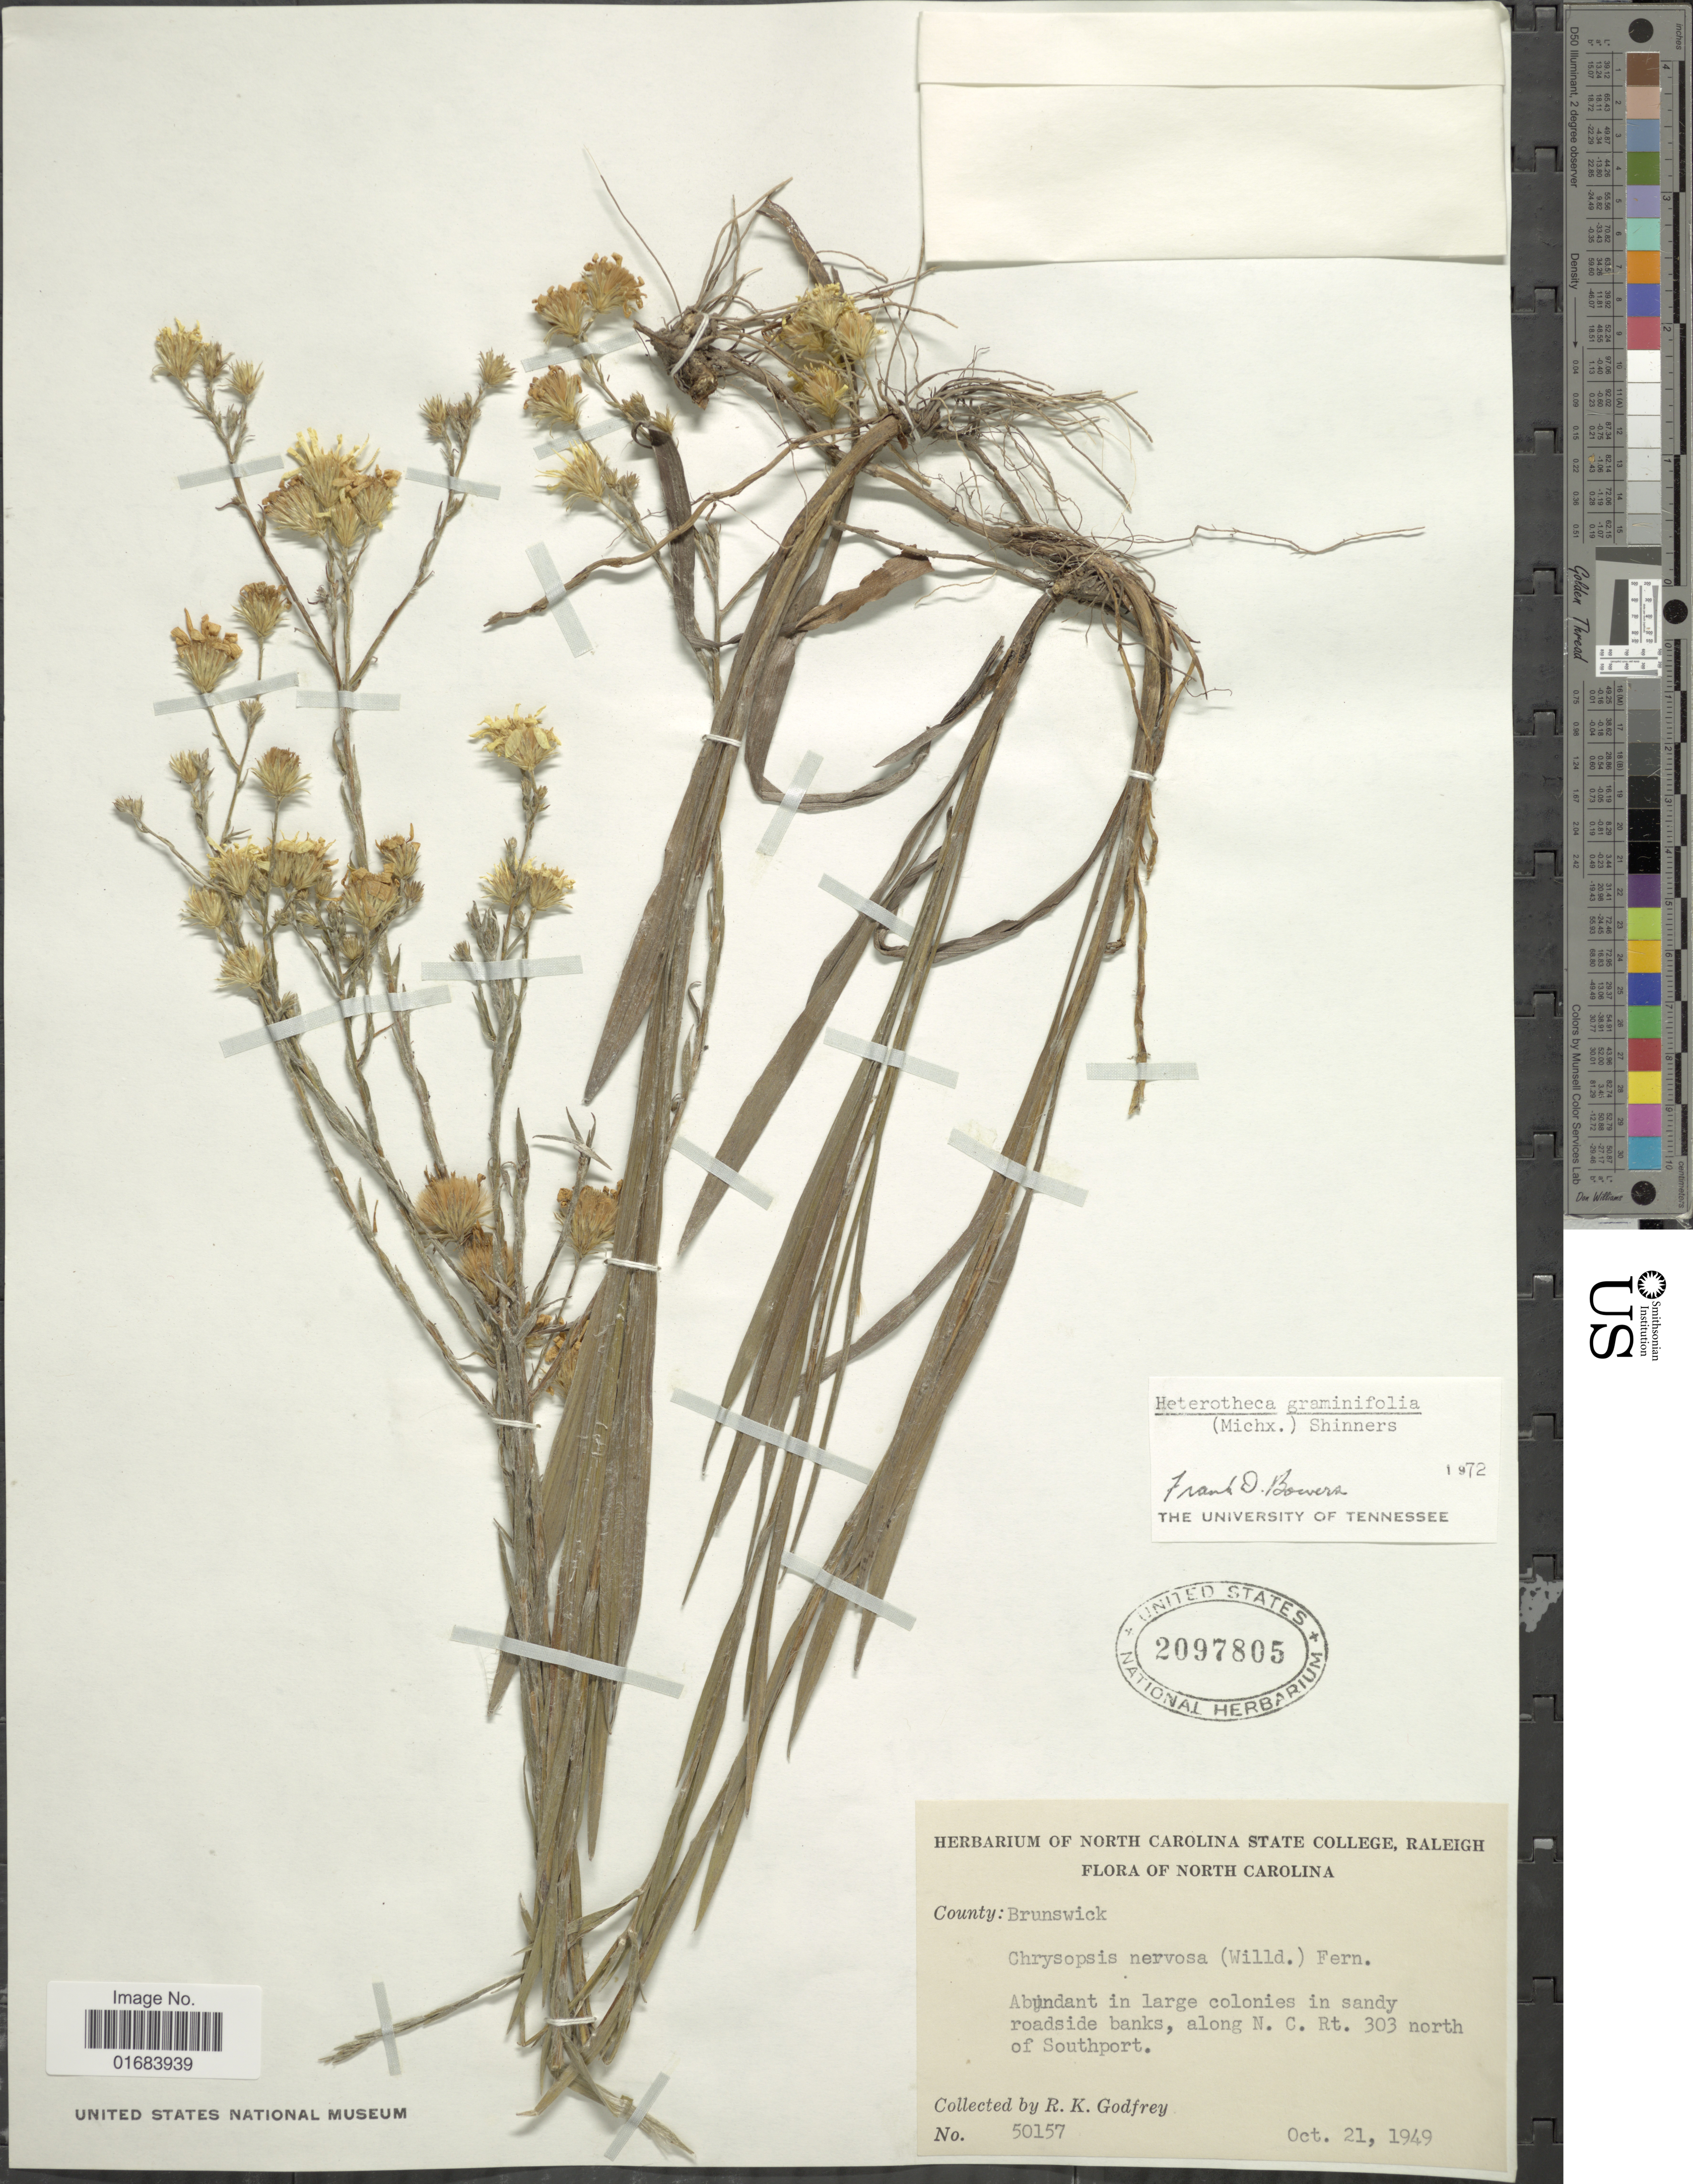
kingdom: Plantae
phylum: Tracheophyta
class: Magnoliopsida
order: Asterales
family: Asteraceae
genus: Pityopsis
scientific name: Pityopsis graminifolia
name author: (Michx.) Nutt.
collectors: R. K. Godfrey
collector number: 50157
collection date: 1949-10-21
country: United States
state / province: North Carolina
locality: County: Brunswick, along N.C. Rt. 303 north of Southport.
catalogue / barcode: US 2097805